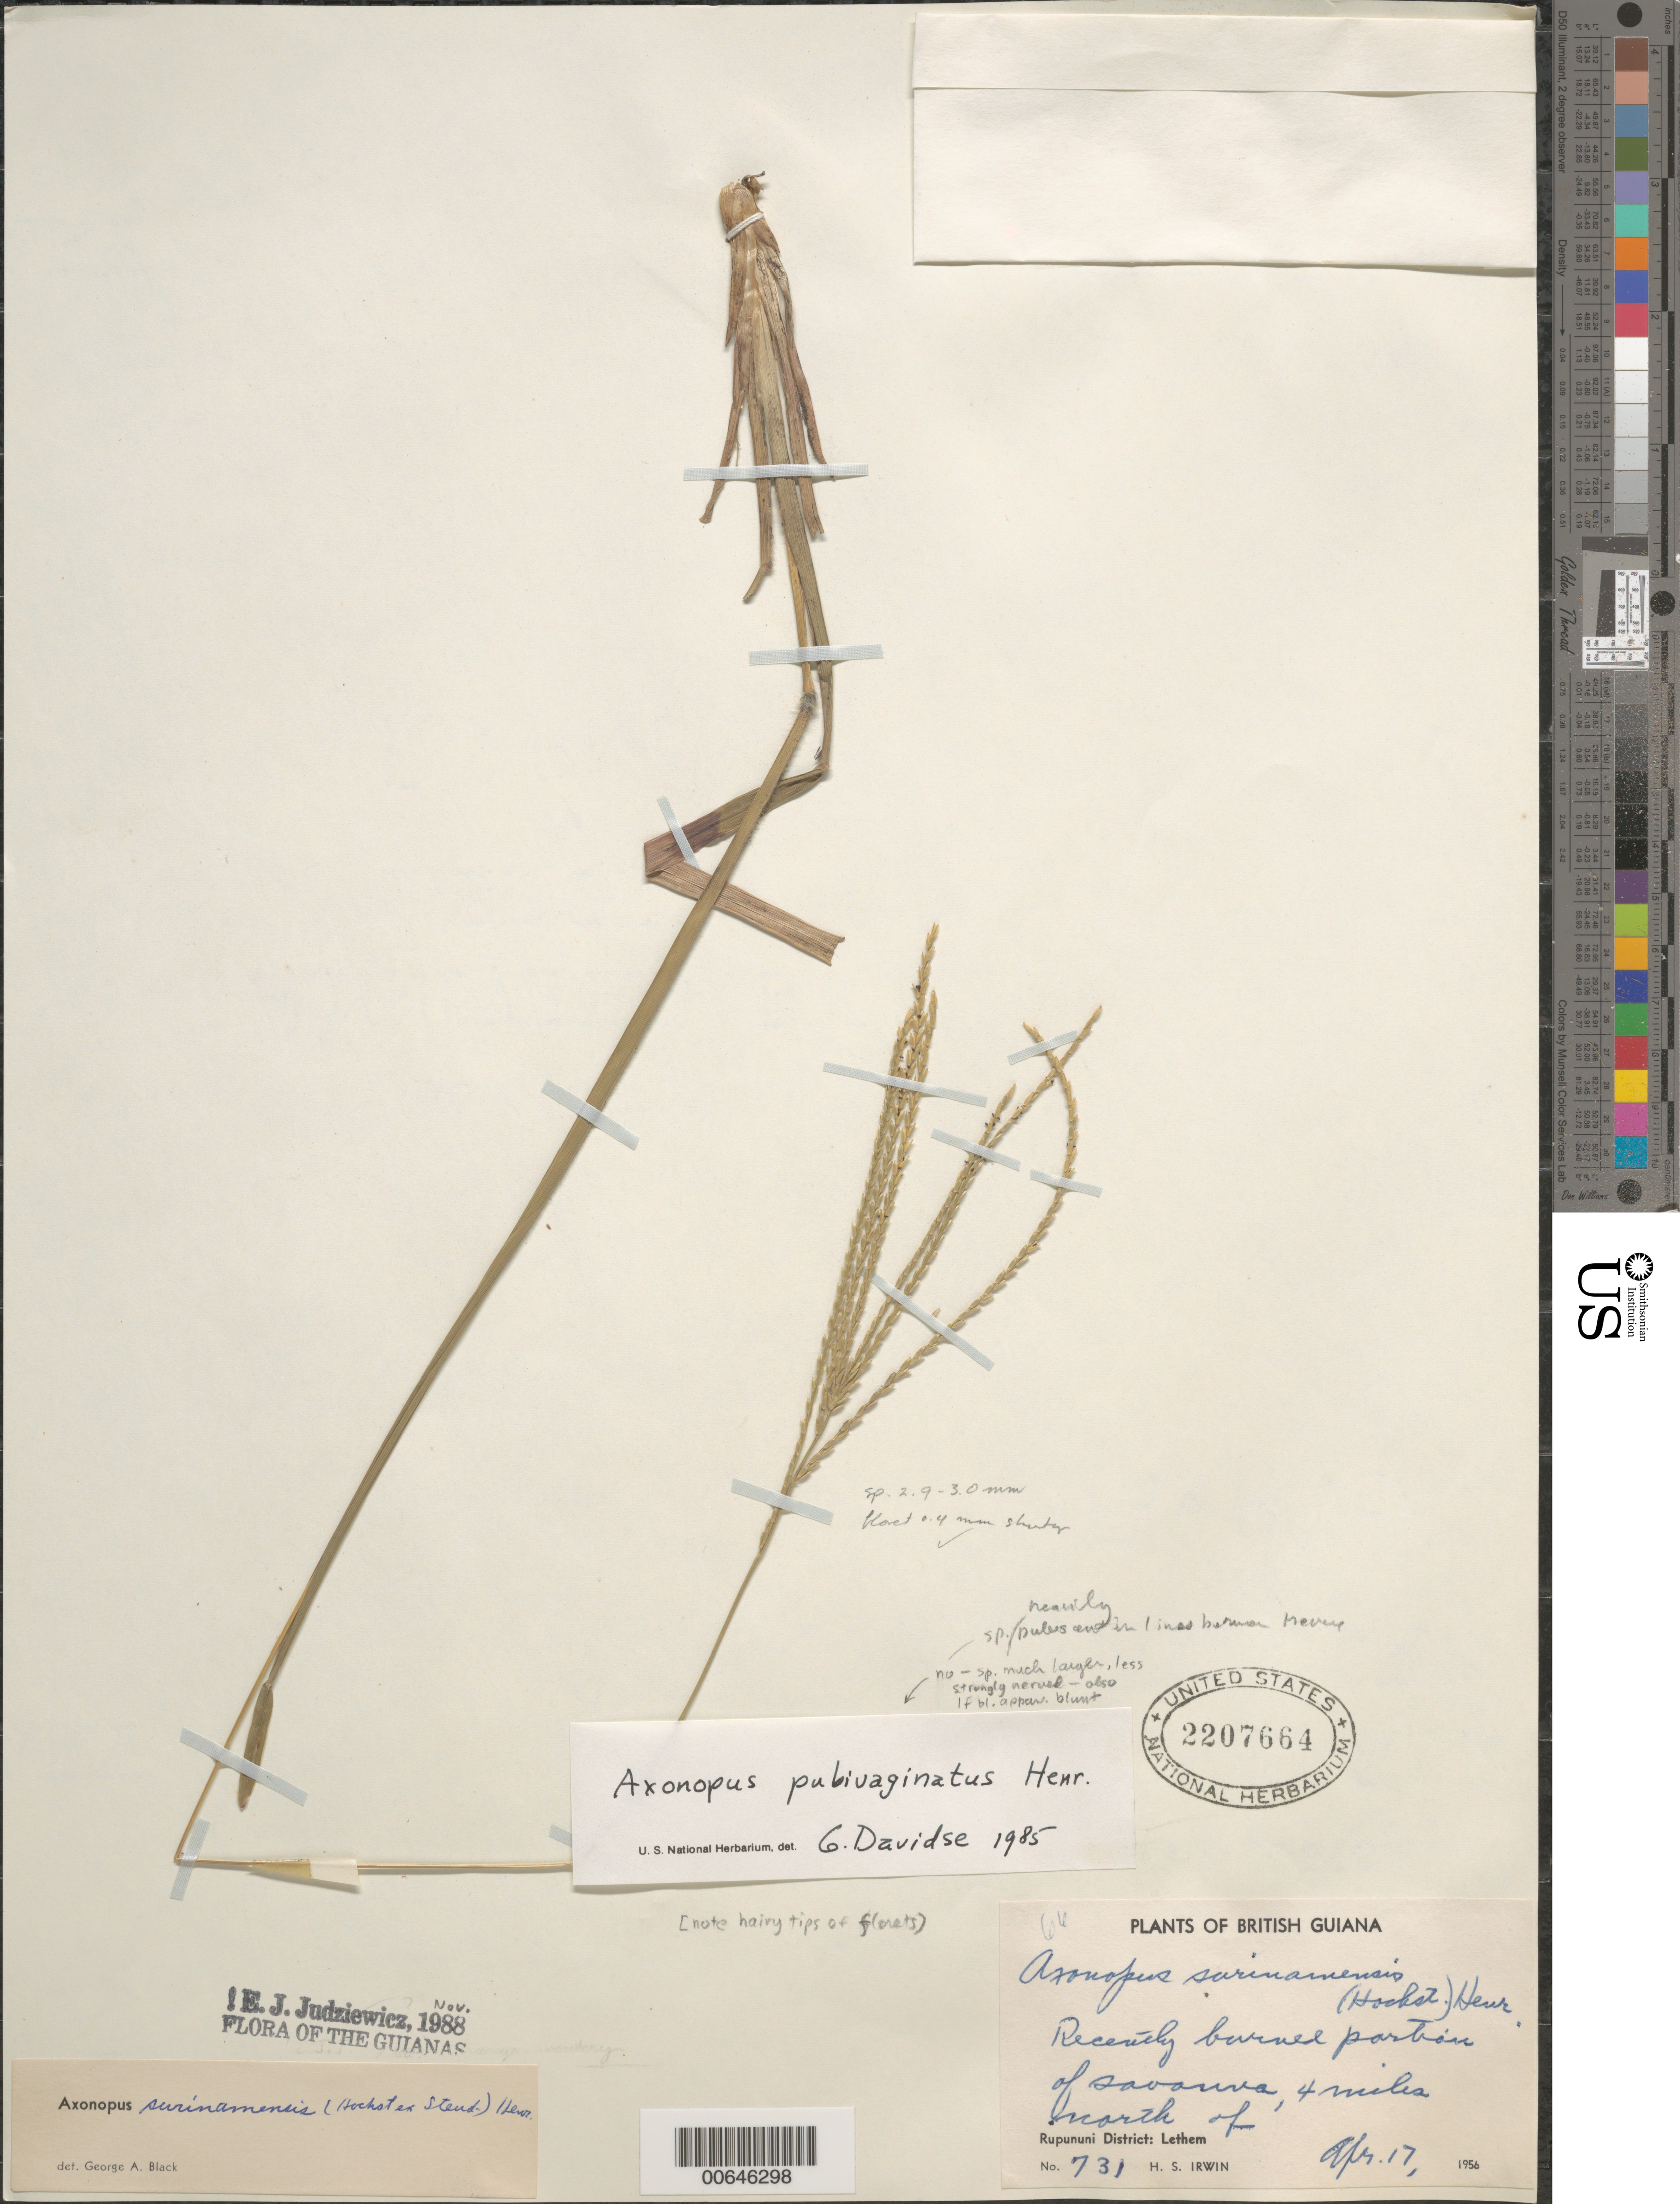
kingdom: Plantae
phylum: Tracheophyta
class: Liliopsida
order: Poales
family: Poaceae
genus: Axonopus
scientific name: Axonopus surinamensis var. surinamensis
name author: (Hochst. ex Steud.) Henr.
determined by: Judziewicz, E. J.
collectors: H. Irwin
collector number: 731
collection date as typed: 17-Apr-56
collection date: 1956-04-17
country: Guyana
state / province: U. Takutu-U. Essequibo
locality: Rupununi Dist., 4 mi. N of Lethem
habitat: Recently burned portion of savanna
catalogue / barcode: US 2207664